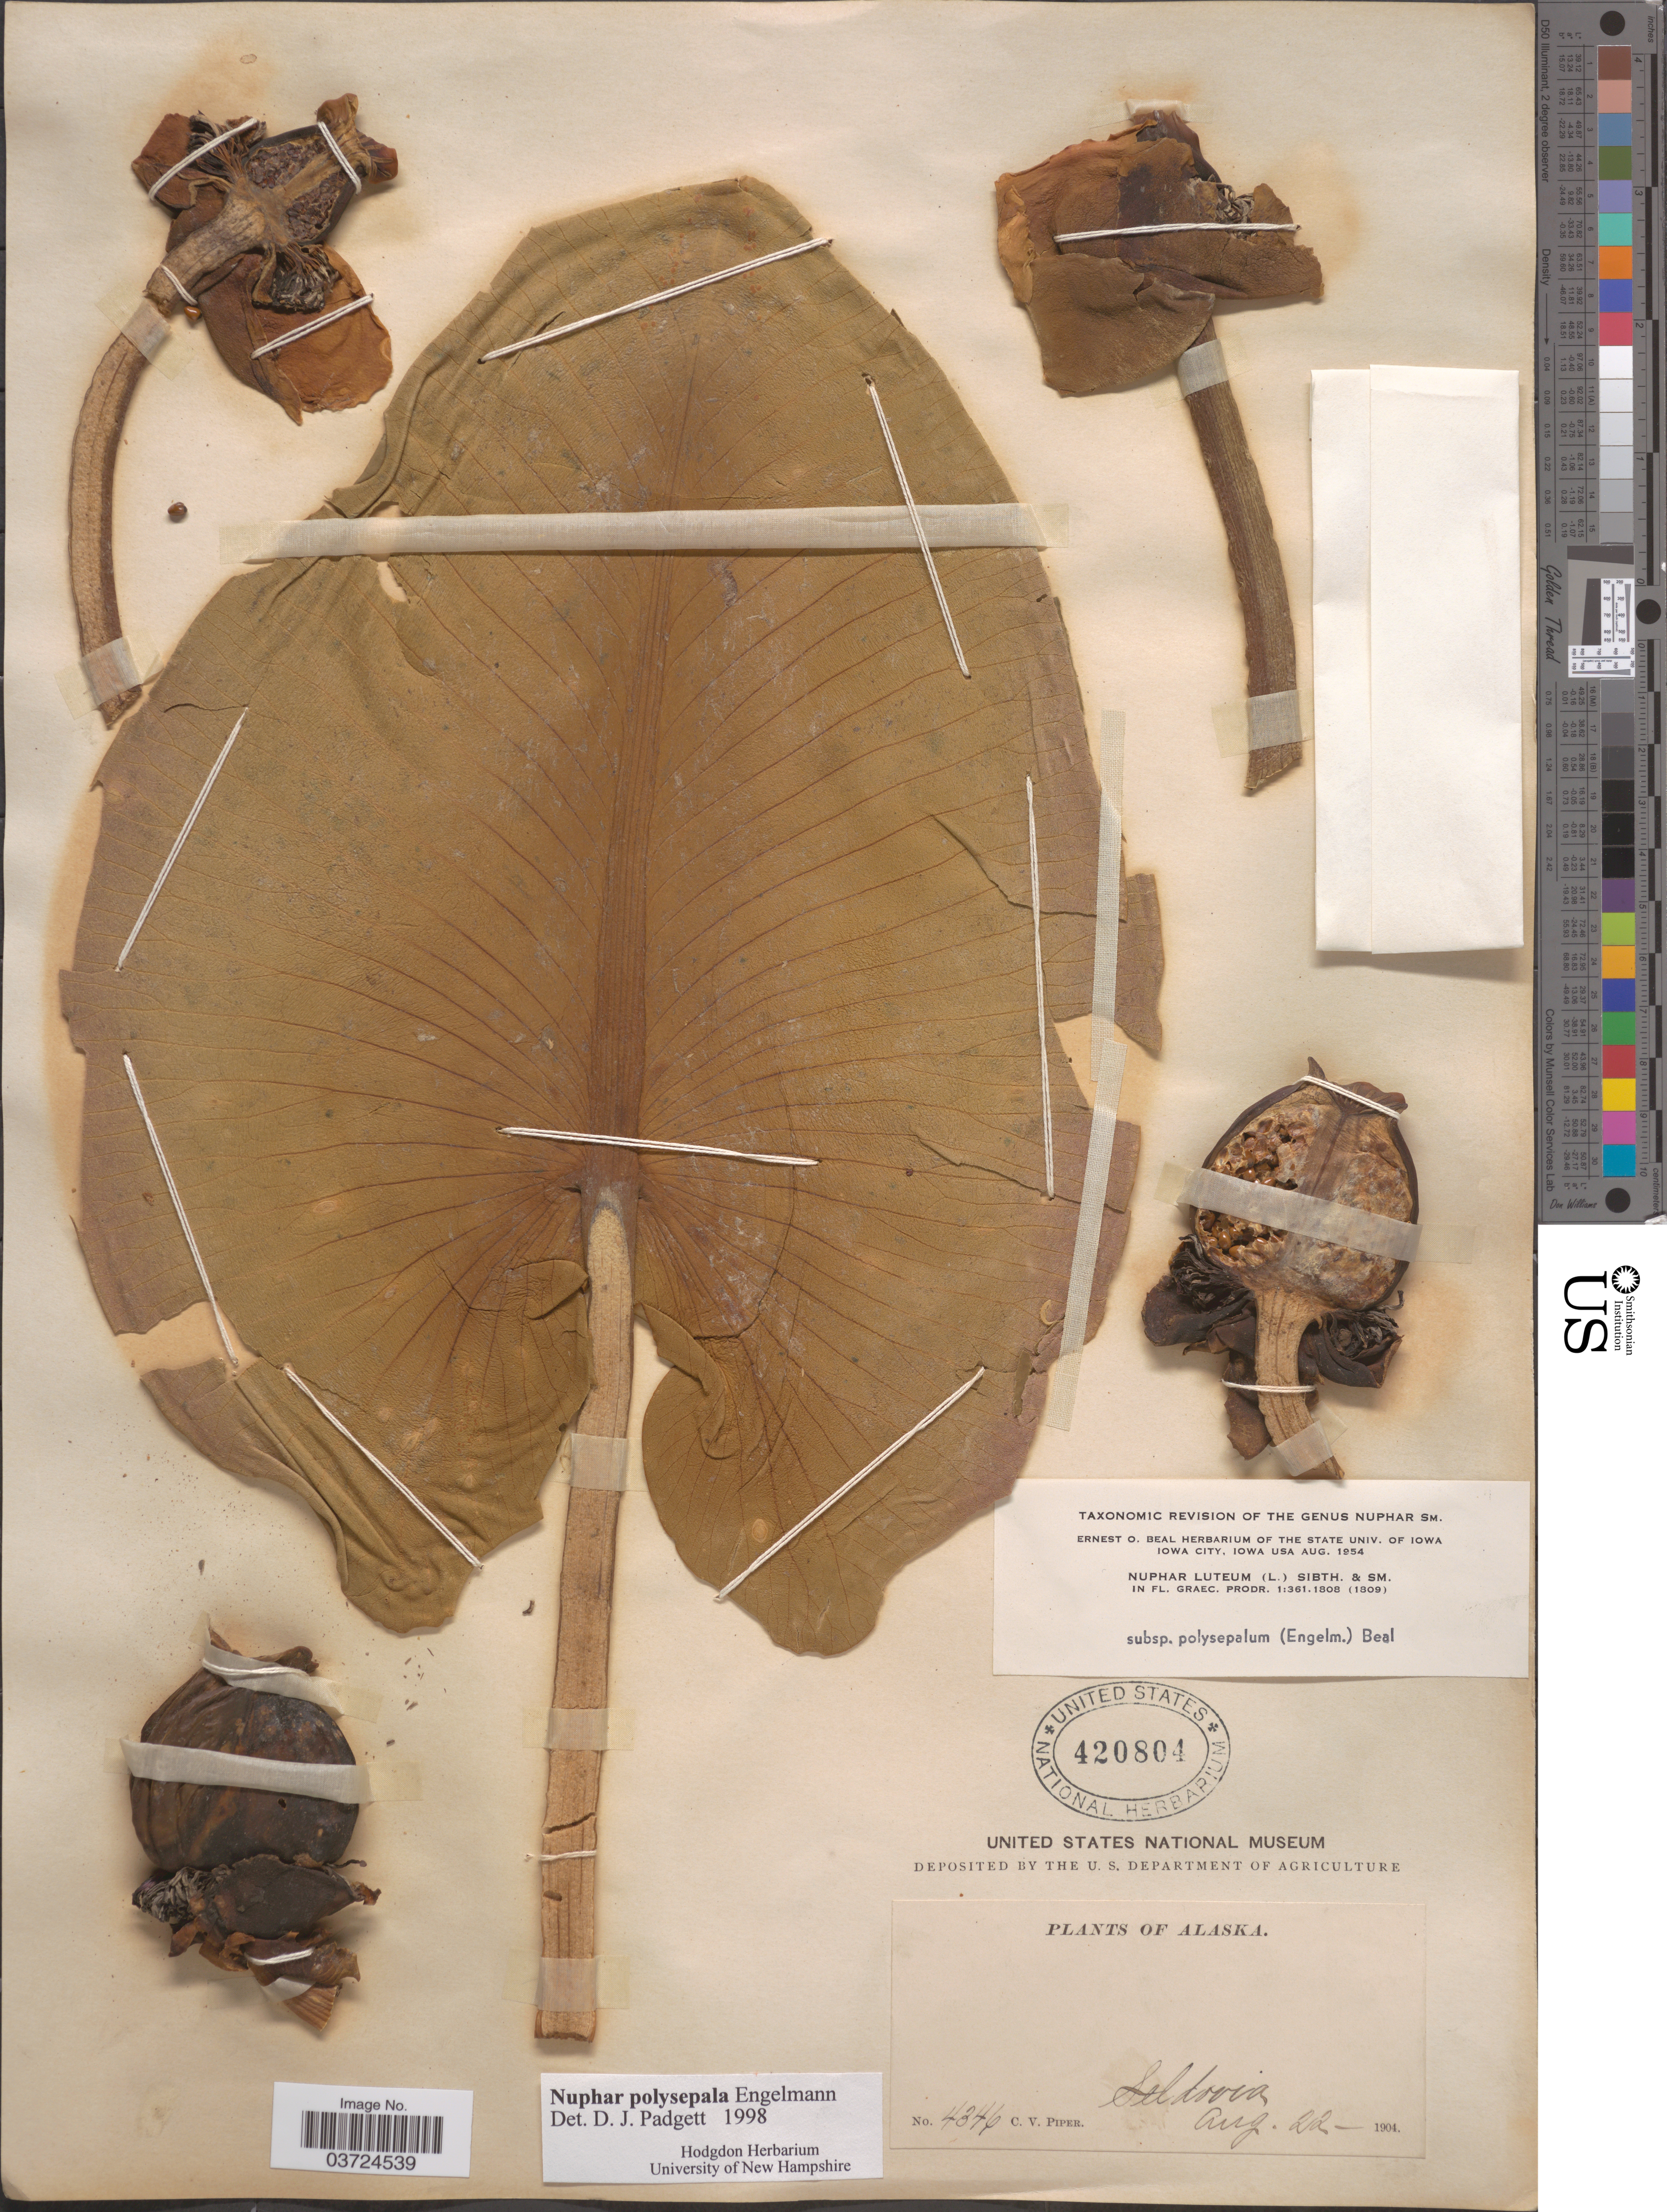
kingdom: Plantae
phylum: Tracheophyta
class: Magnoliopsida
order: Nymphaeales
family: Nymphaeaceae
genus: Nuphar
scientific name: Nuphar polysepala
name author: Englem.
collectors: C. V. Piper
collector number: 4346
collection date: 1904-08-22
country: United States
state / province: Alaska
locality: Seldovia.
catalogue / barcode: US 420804